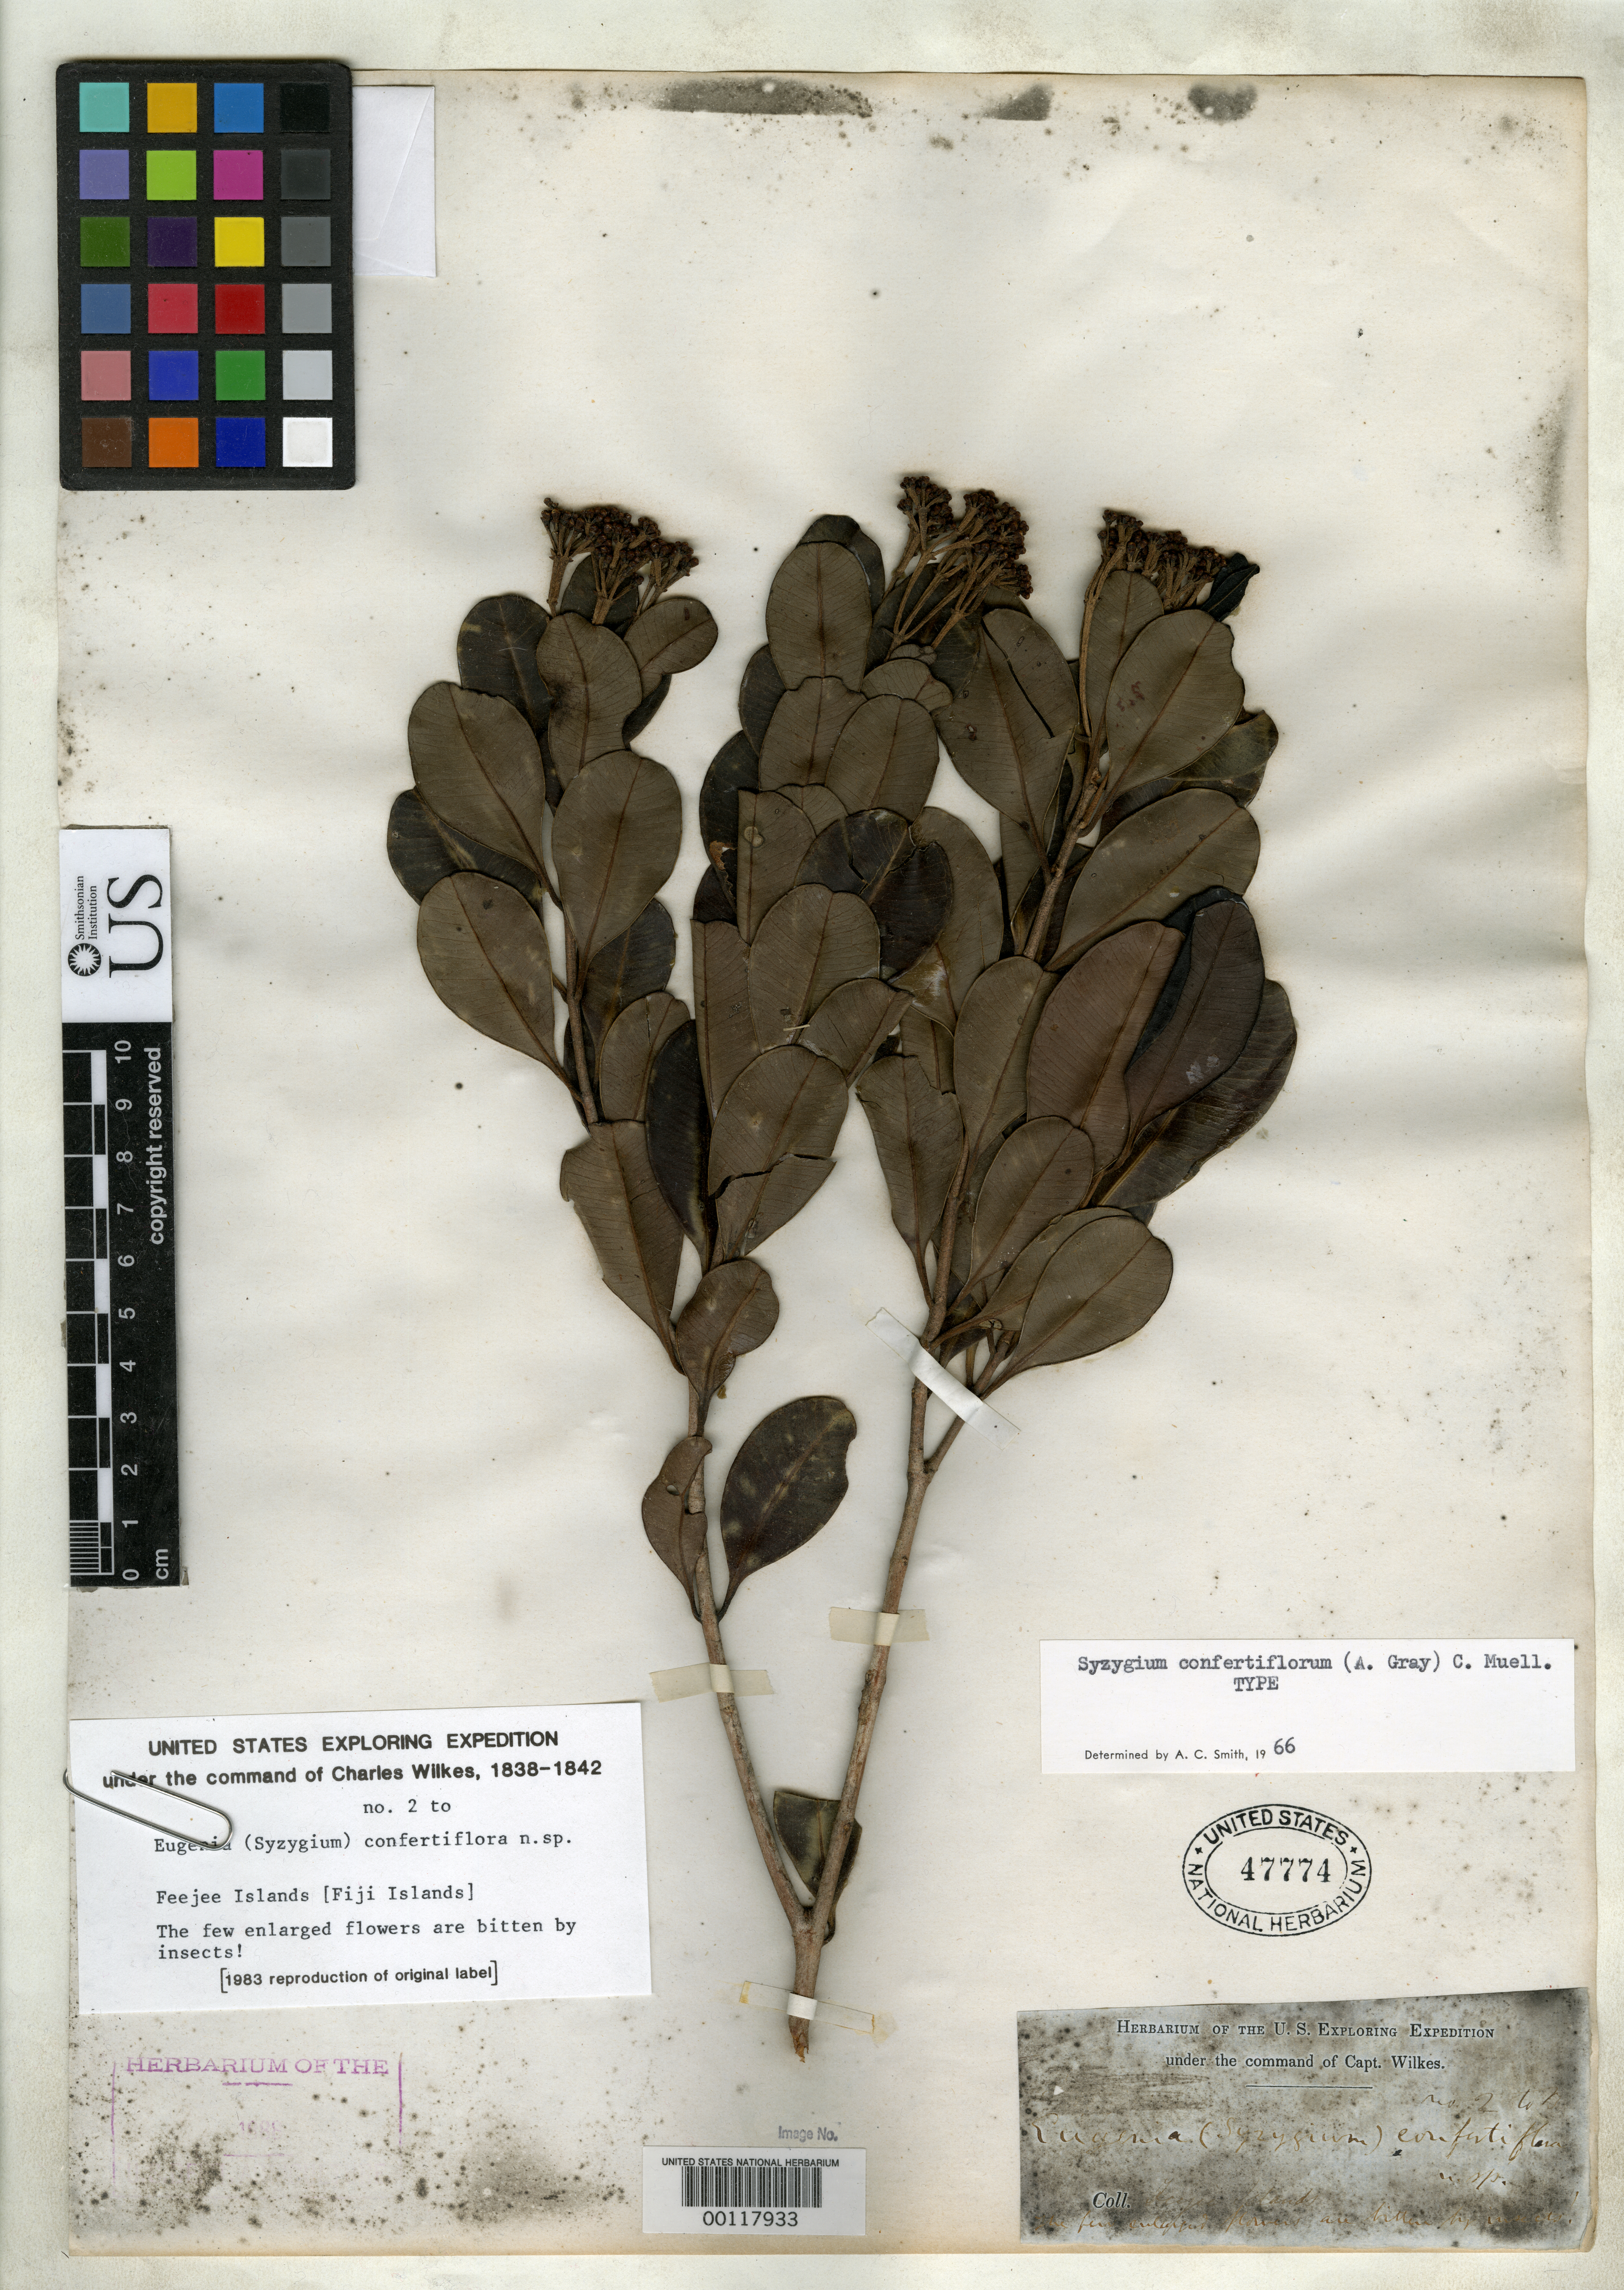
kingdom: Plantae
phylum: Tracheophyta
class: Magnoliopsida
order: Myrtales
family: Myrtaceae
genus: Eugenia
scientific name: Eugenia confertiflora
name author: A. Gray in Wilkes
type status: Type Collection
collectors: Wilkes Explor. Exped.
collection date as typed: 1838 to -- --- 1842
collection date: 1838/1842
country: Fiji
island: Ovalau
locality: Ovalau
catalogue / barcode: US 47774